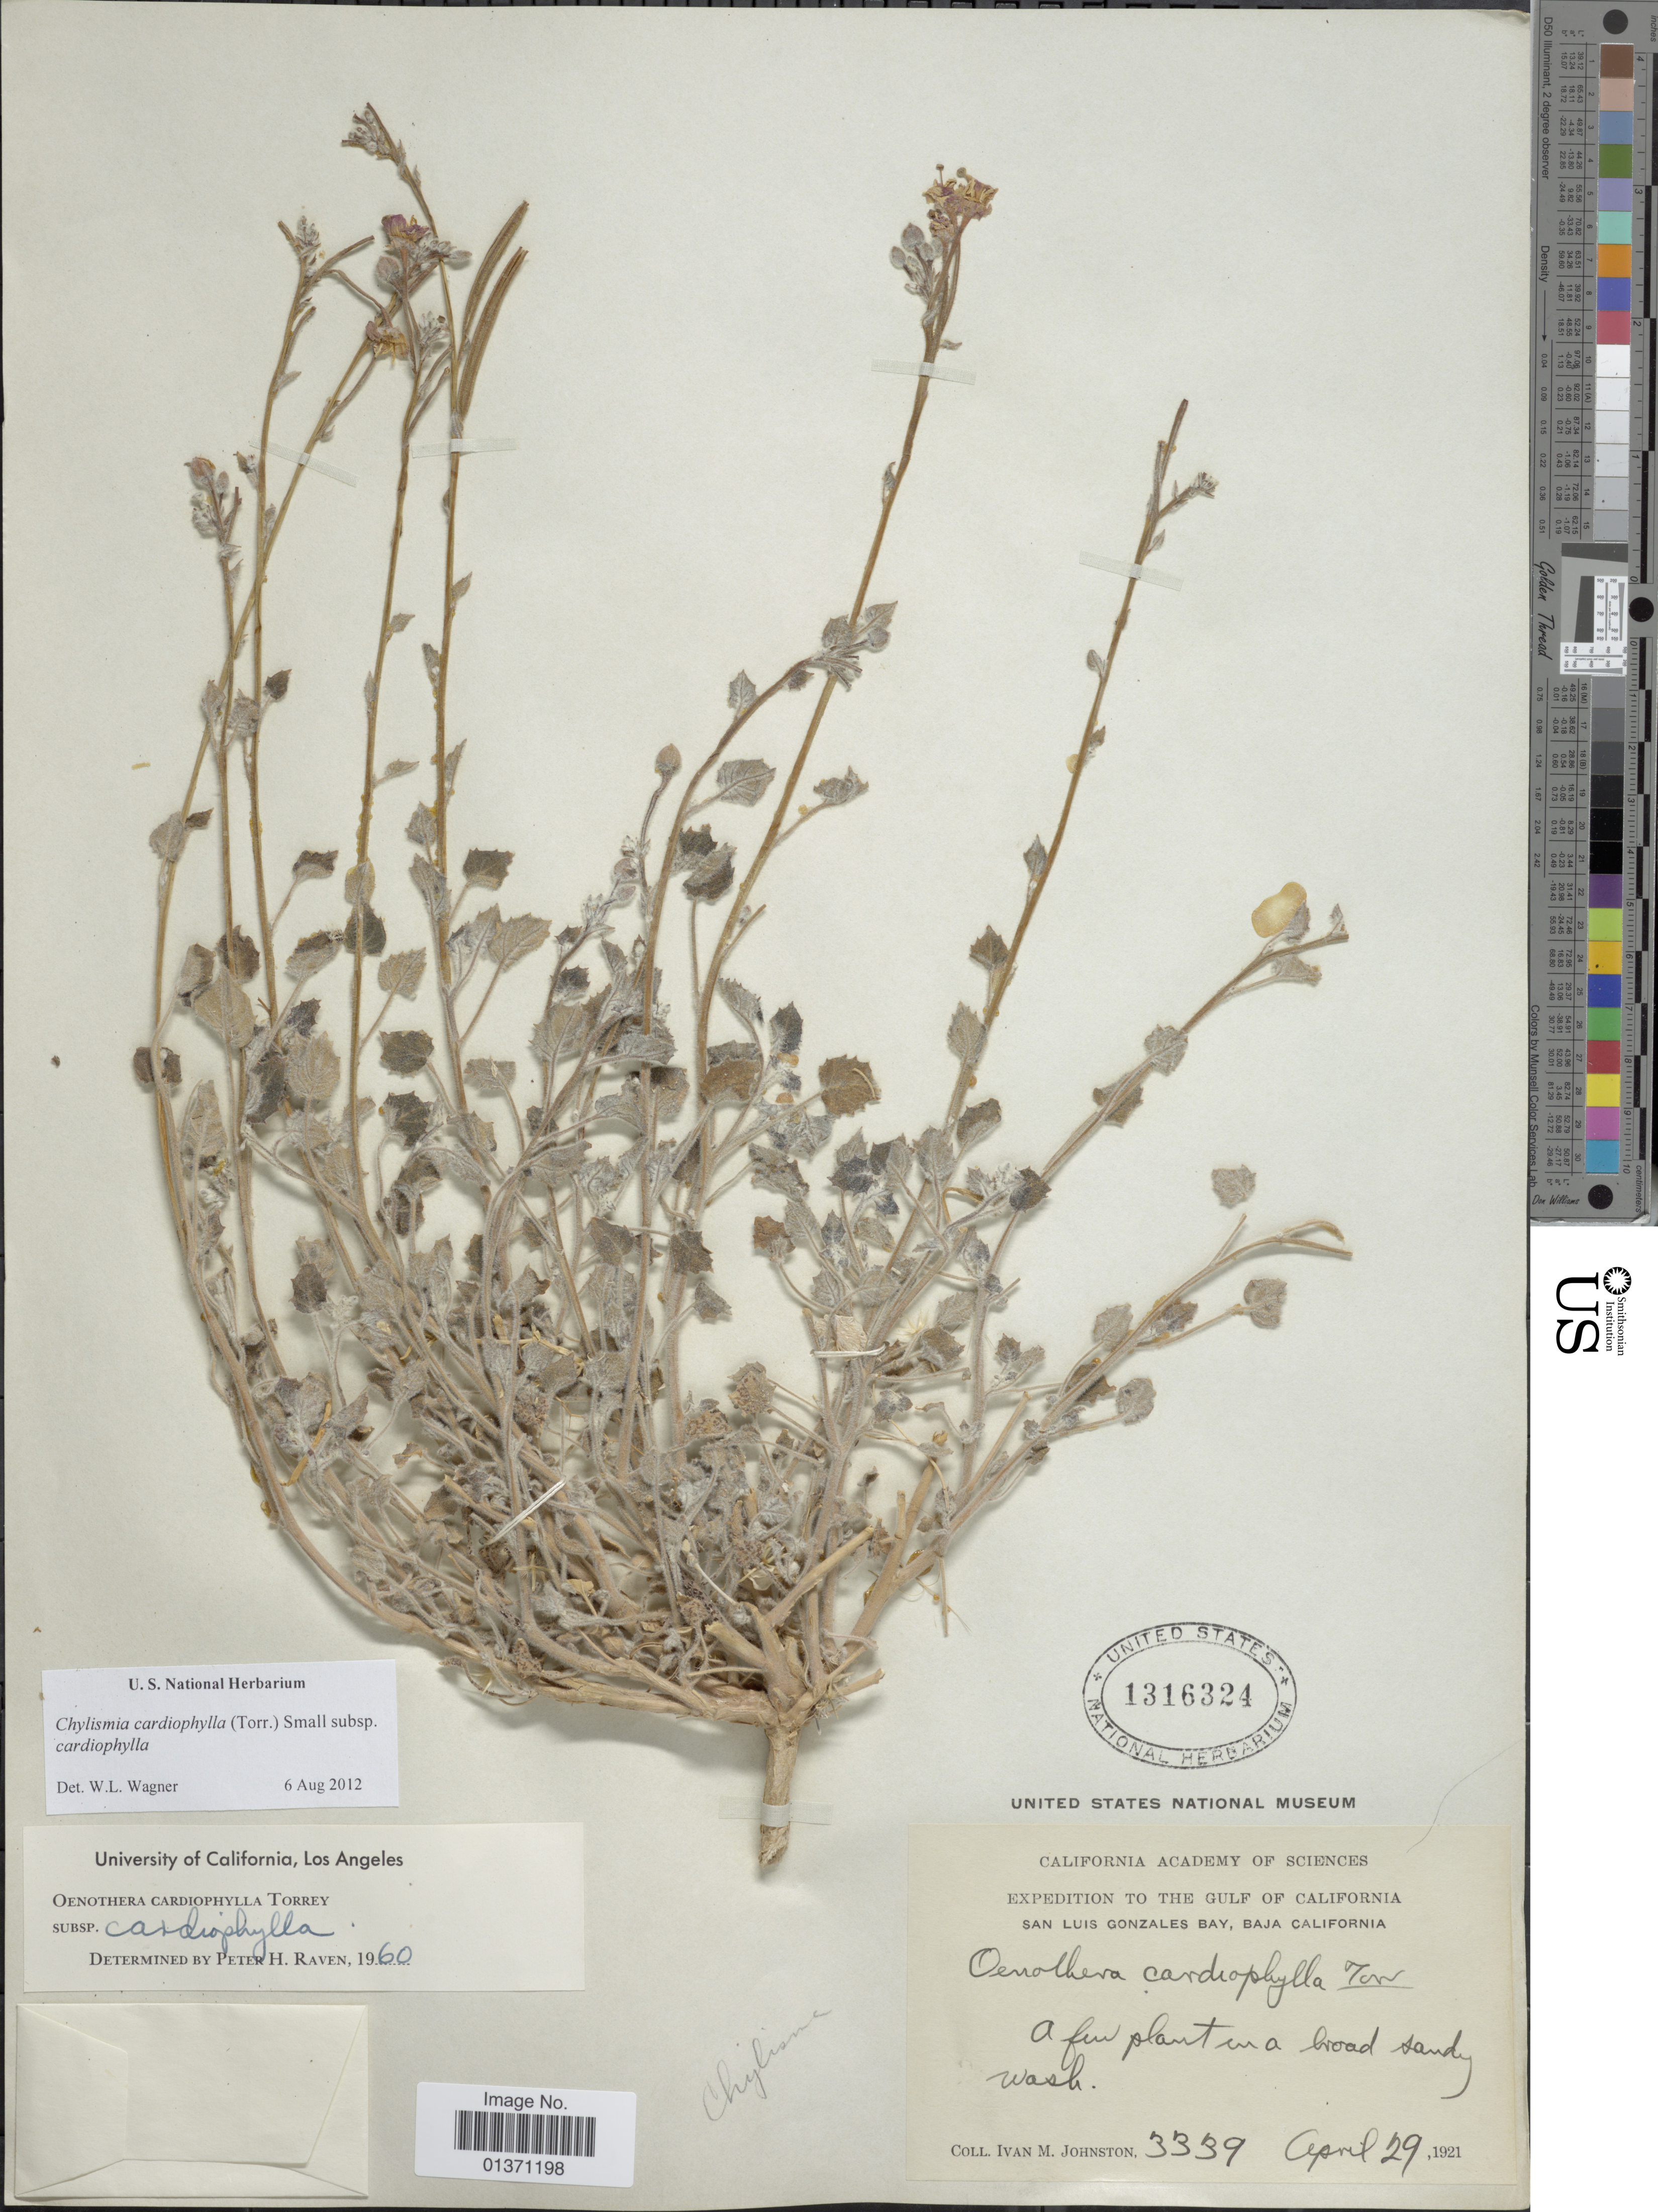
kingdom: Plantae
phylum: Tracheophyta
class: Magnoliopsida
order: Myrtales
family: Onagraceae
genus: Chylismia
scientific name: Chylismia cardiophylla subsp. cardiophylla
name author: (Torr.) Small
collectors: I.M. Johnston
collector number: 3339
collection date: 1921-04-29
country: Mexico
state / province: Baja California Norte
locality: San Luis Gonzales Bay, a few plant in a broad sandy wash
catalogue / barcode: US 1316324